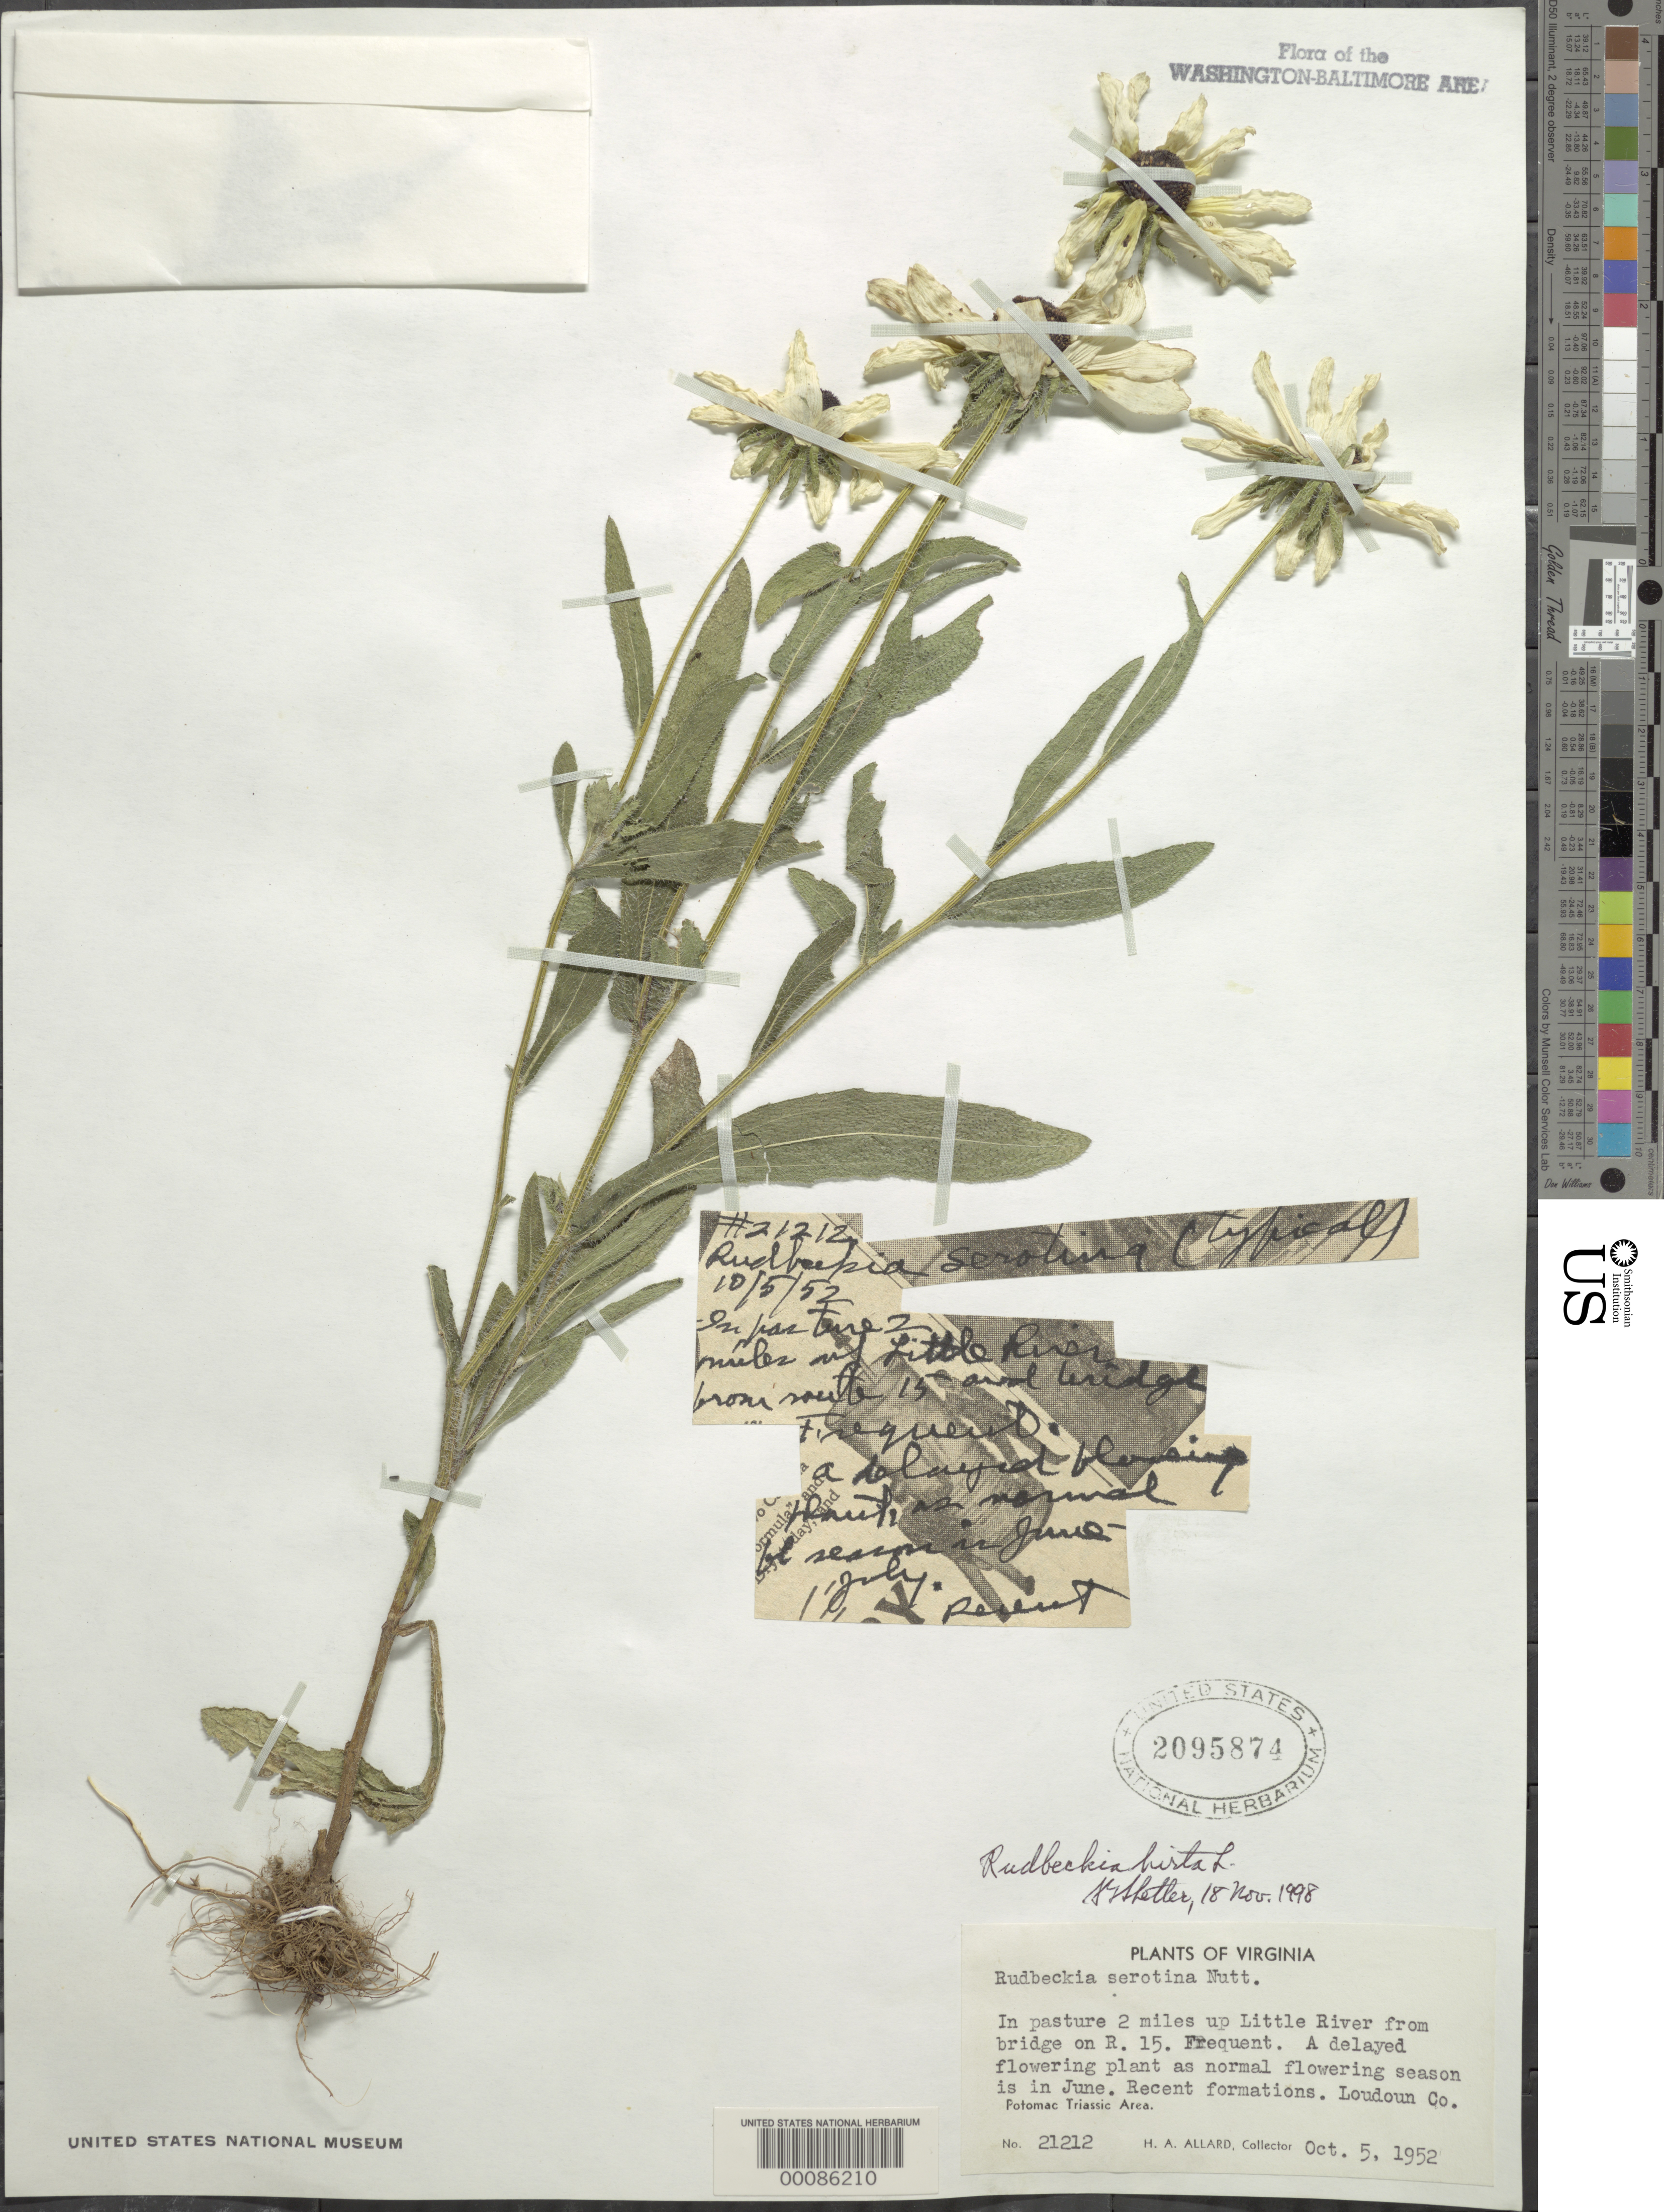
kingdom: Plantae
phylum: Tracheophyta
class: Magnoliopsida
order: Asterales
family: Asteraceae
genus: Rudbeckia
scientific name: Rudbeckia hirta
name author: L.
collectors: H. A. Allard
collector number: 21212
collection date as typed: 05 Oct 1952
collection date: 1952-10-05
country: United States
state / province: Virginia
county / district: Fairfax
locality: Upstream from Rt. 15 Bridge on Little River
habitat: Pasture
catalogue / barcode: US 2095874